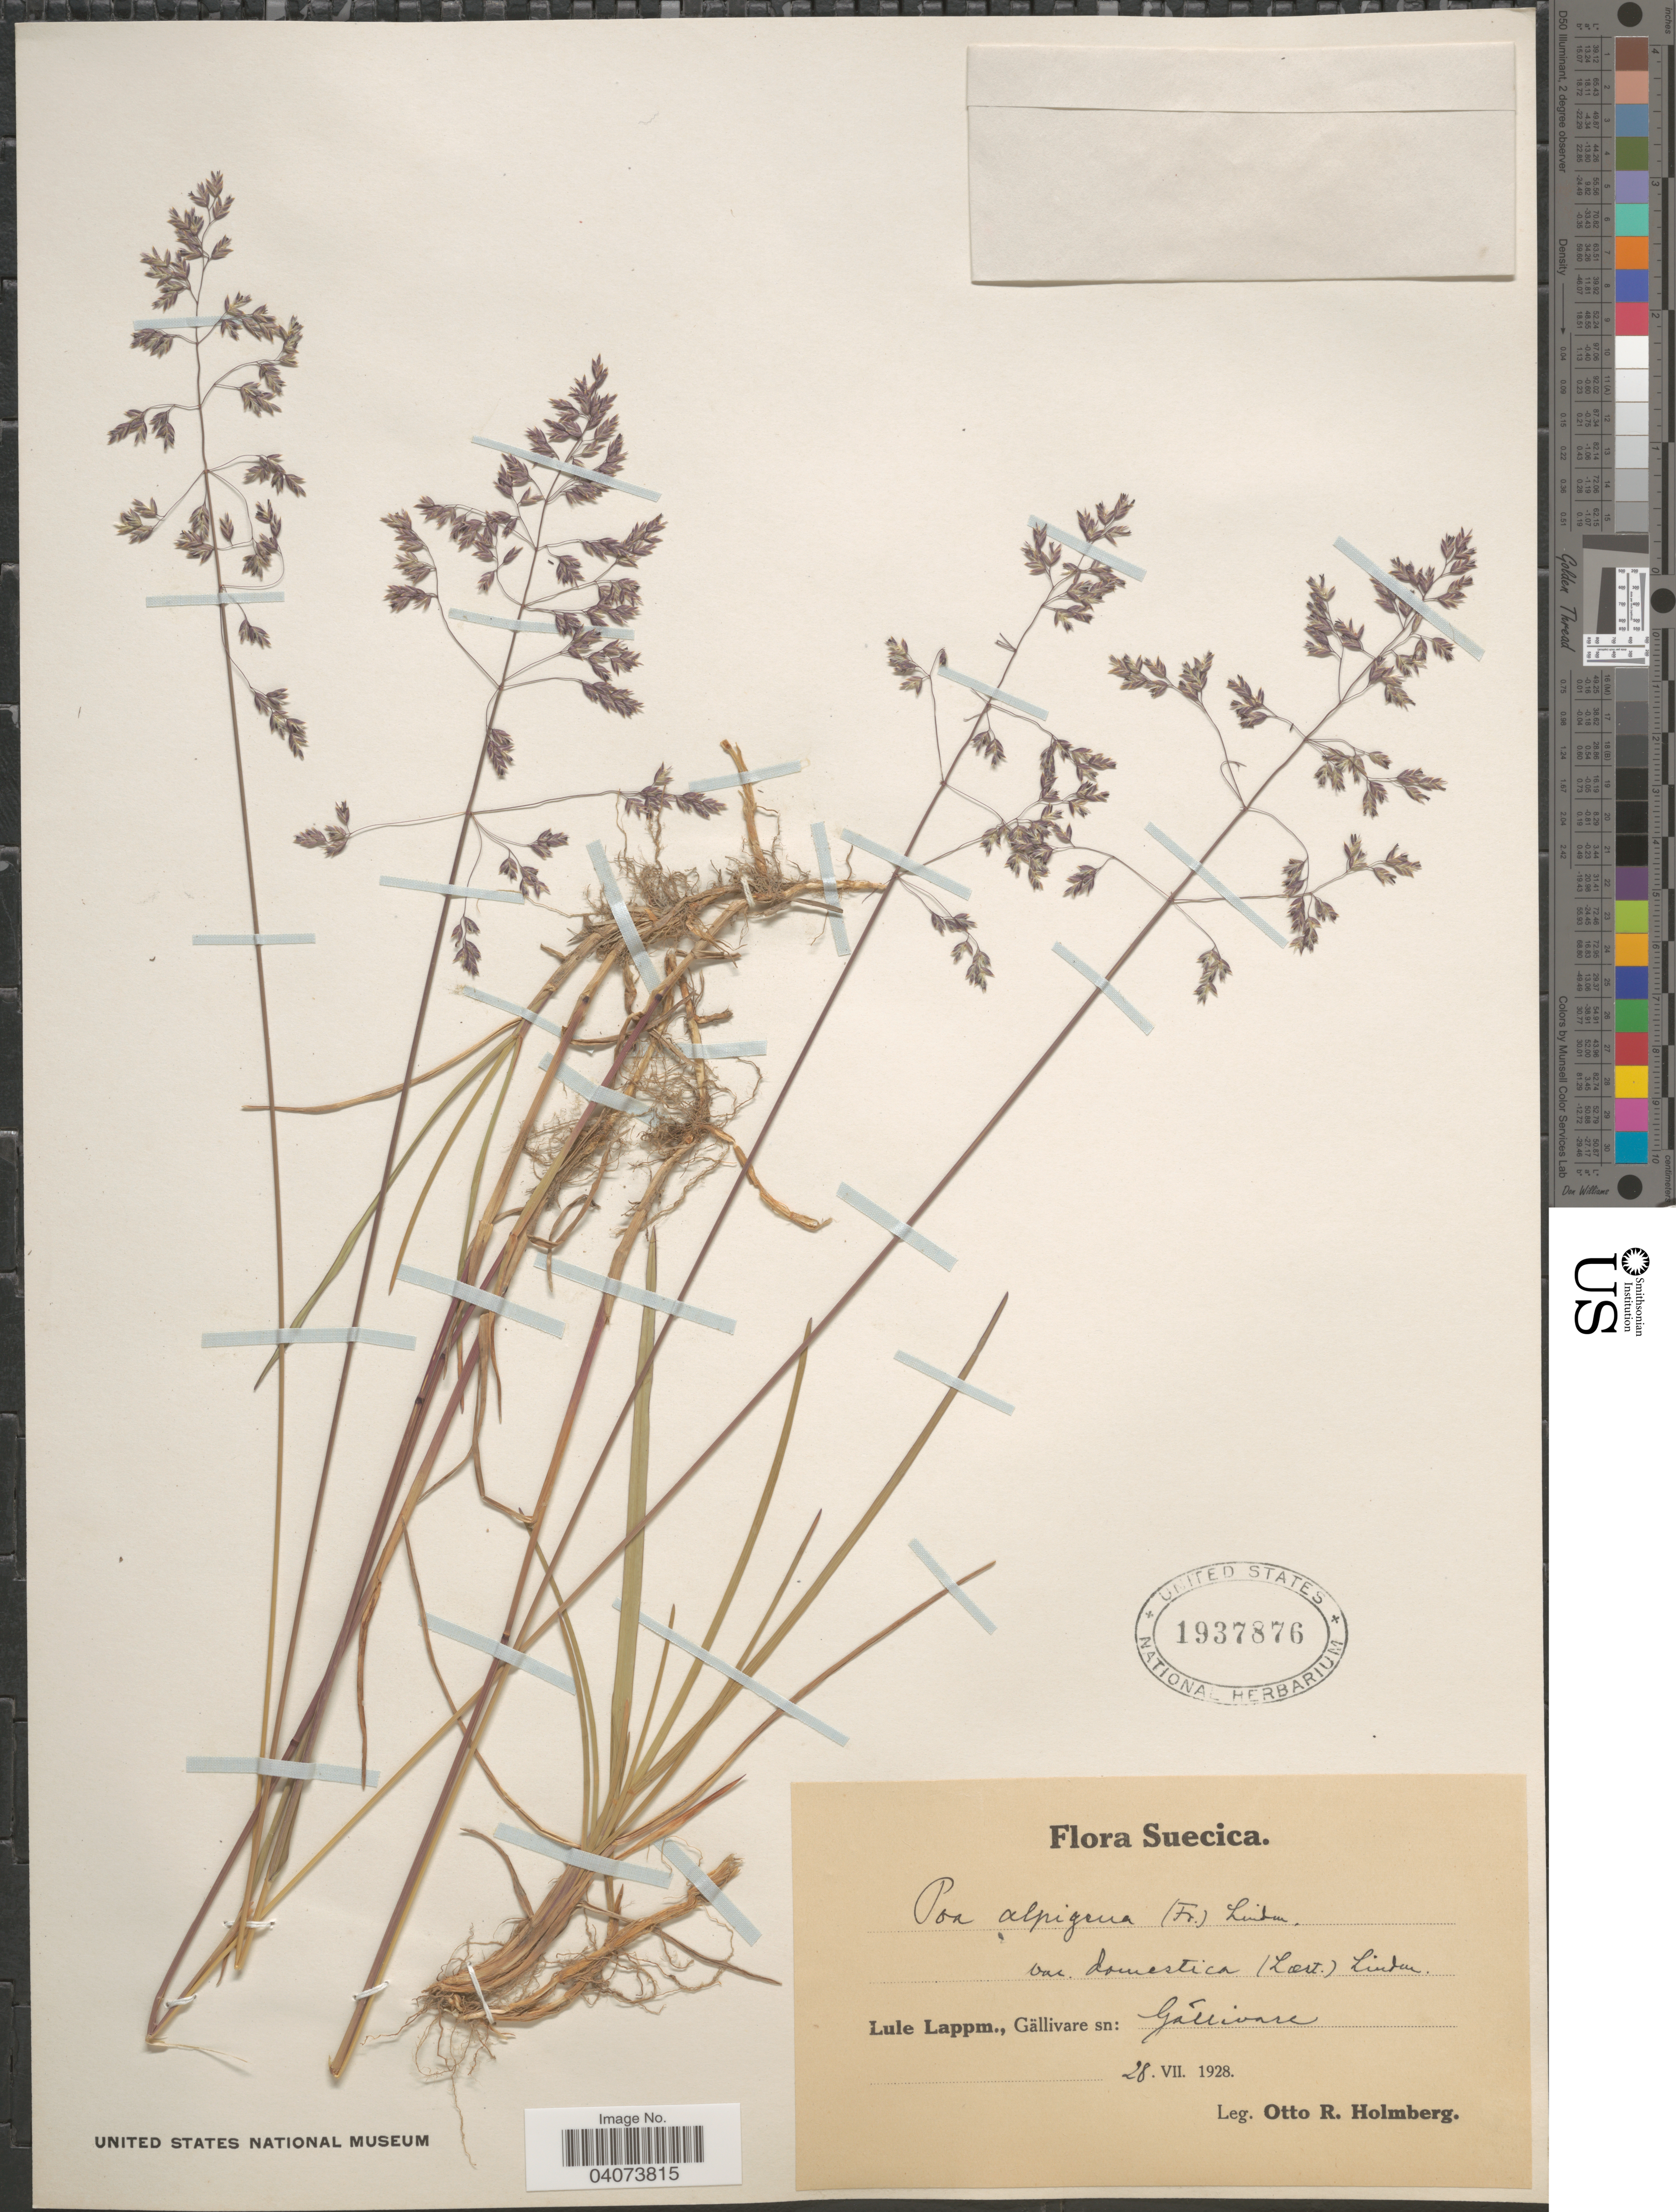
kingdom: Plantae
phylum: Tracheophyta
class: Liliopsida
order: Poales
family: Poaceae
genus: Poa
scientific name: Poa pratensis subsp. alpigena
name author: (Lindm.) Hiitonen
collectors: O. Holmberg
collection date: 1928-07-28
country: Sweden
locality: Suecica. Lule Lappm., Gällivare sn: Gällivare.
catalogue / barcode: US 1937876